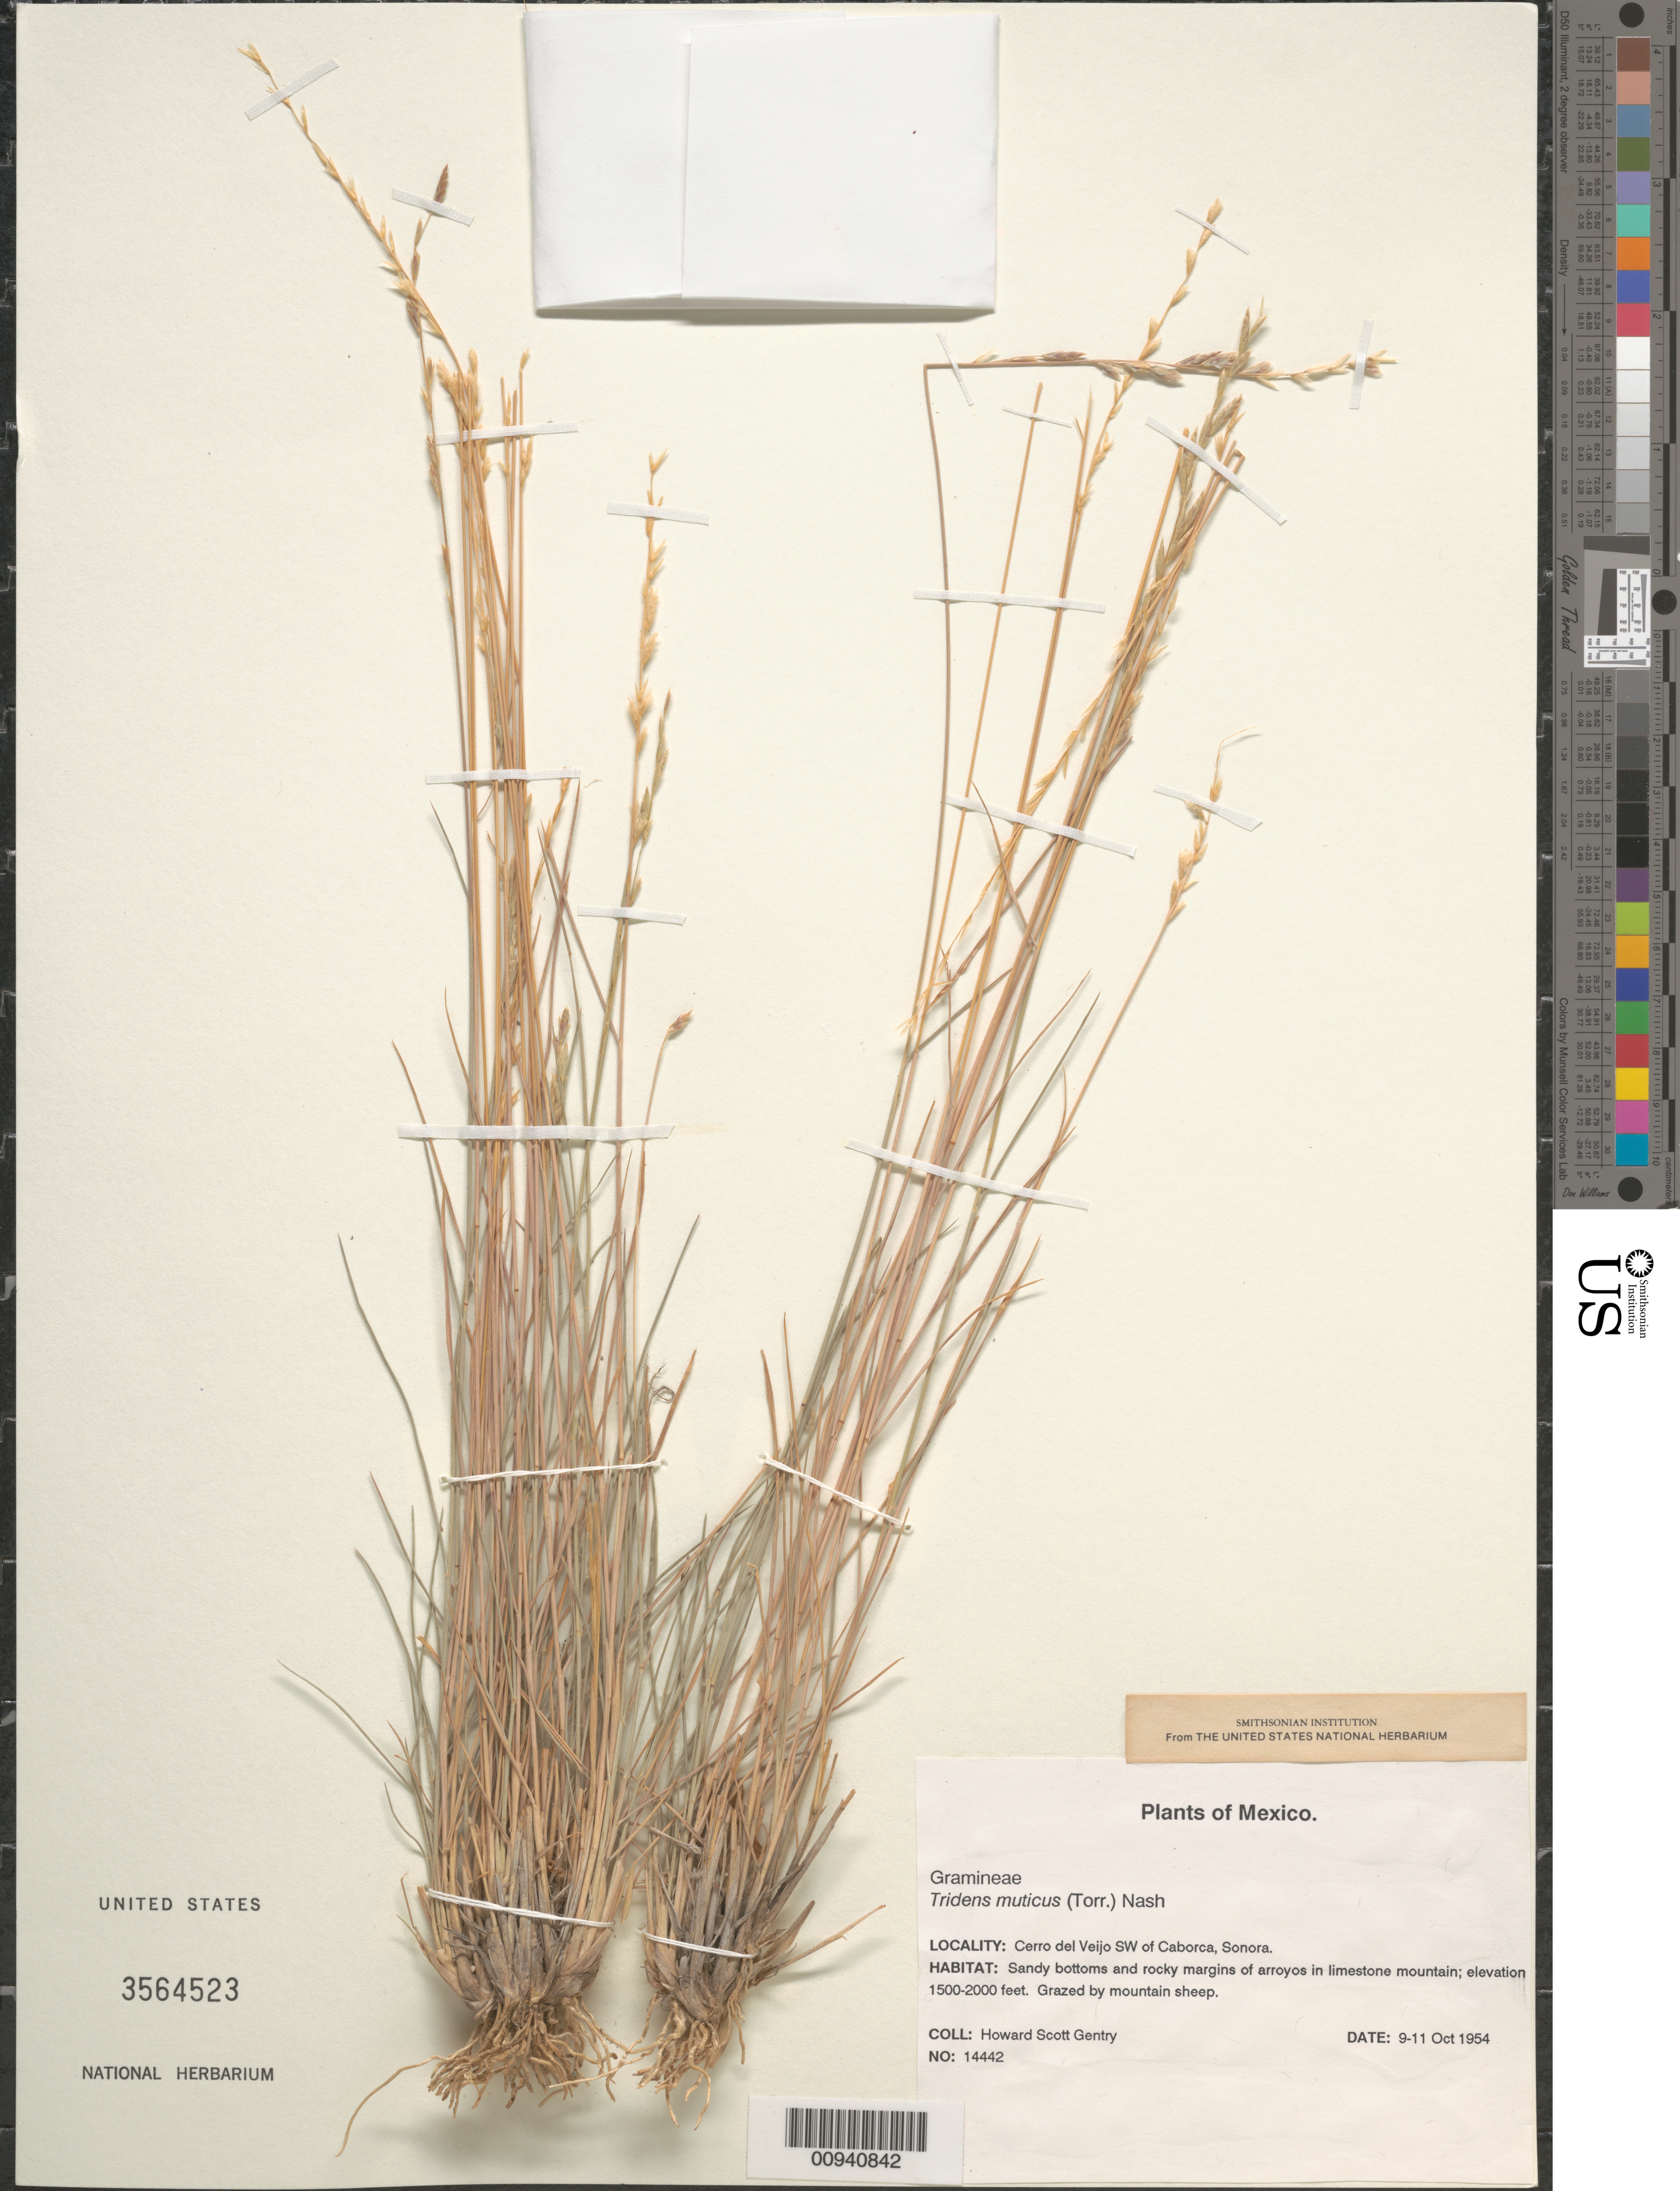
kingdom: Plantae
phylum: Tracheophyta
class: Liliopsida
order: Poales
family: Poaceae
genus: Tridens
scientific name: Tridens muticus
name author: (Torr.) Nash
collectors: H. S. Gentry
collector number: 14442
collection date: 1954-10-09/1954-10-11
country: Mexico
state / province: Sonora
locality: Cerro del Veijo SW of Caborca.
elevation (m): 457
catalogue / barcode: US 3564523